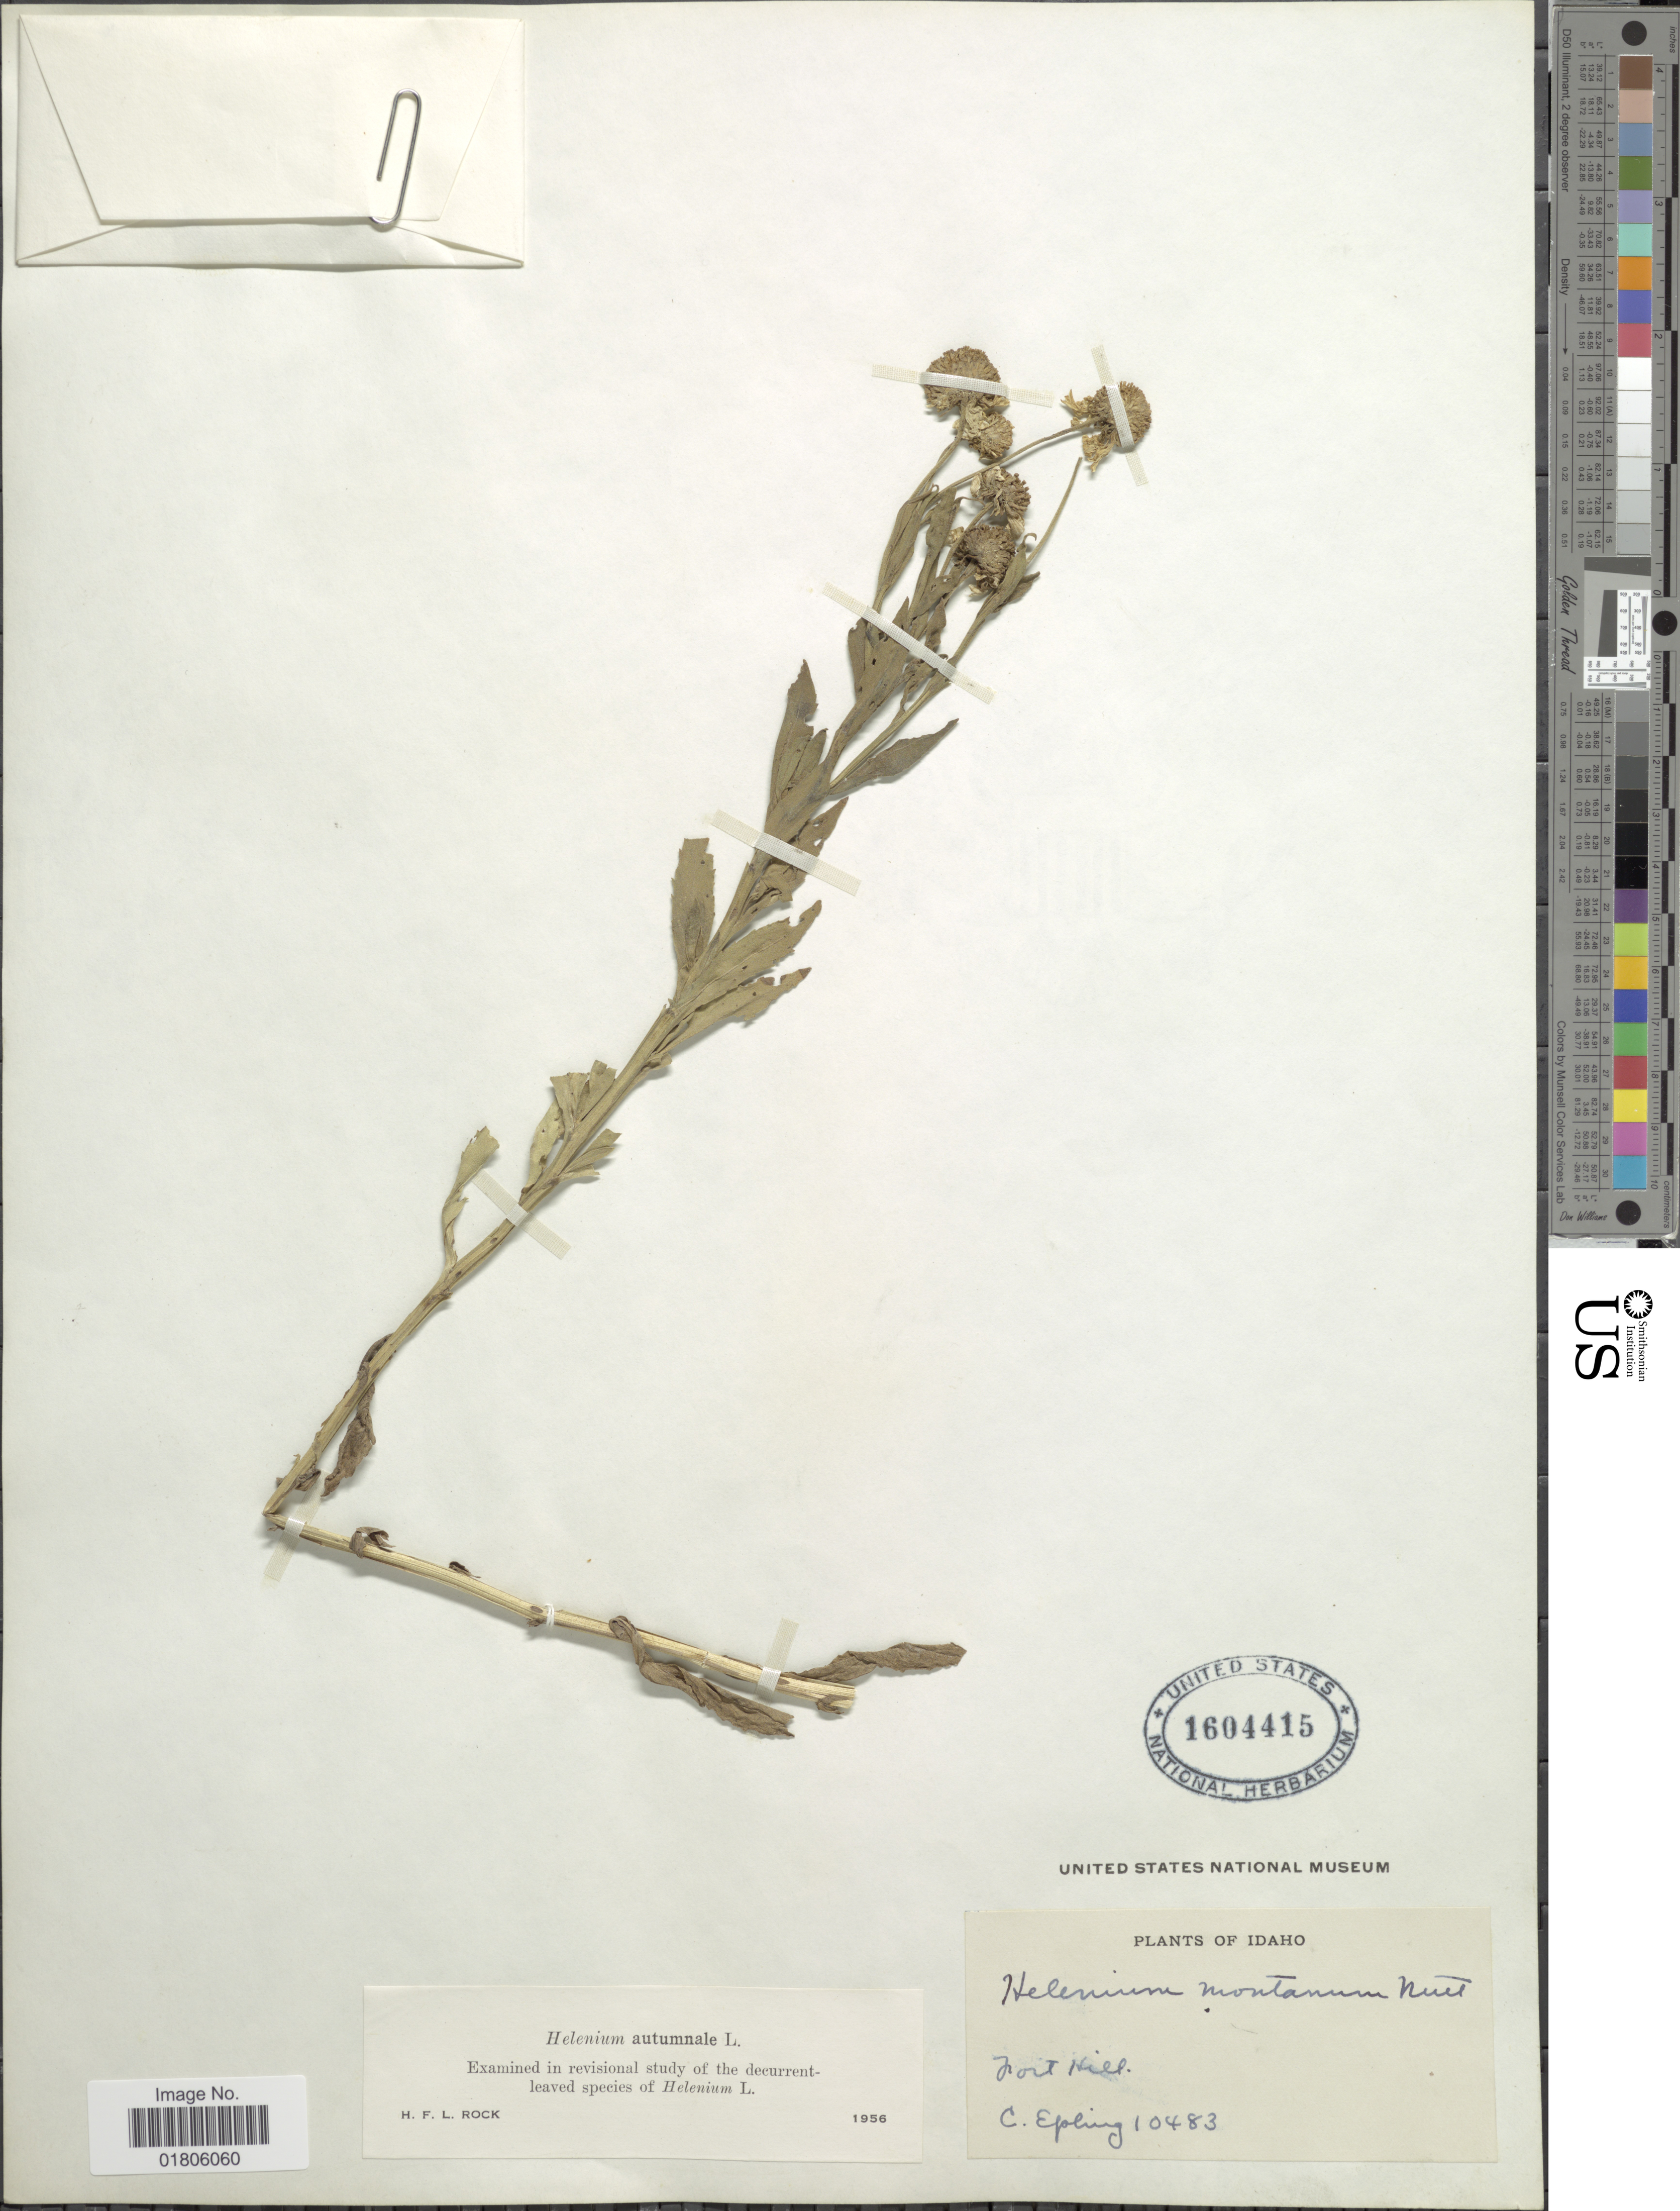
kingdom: Plantae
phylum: Tracheophyta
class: Magnoliopsida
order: Asterales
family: Asteraceae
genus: Helenium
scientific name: Helenium autumnale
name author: L.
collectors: C. C. Epling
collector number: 10483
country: United States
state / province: Idaho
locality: Fort Hill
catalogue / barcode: US 1604415